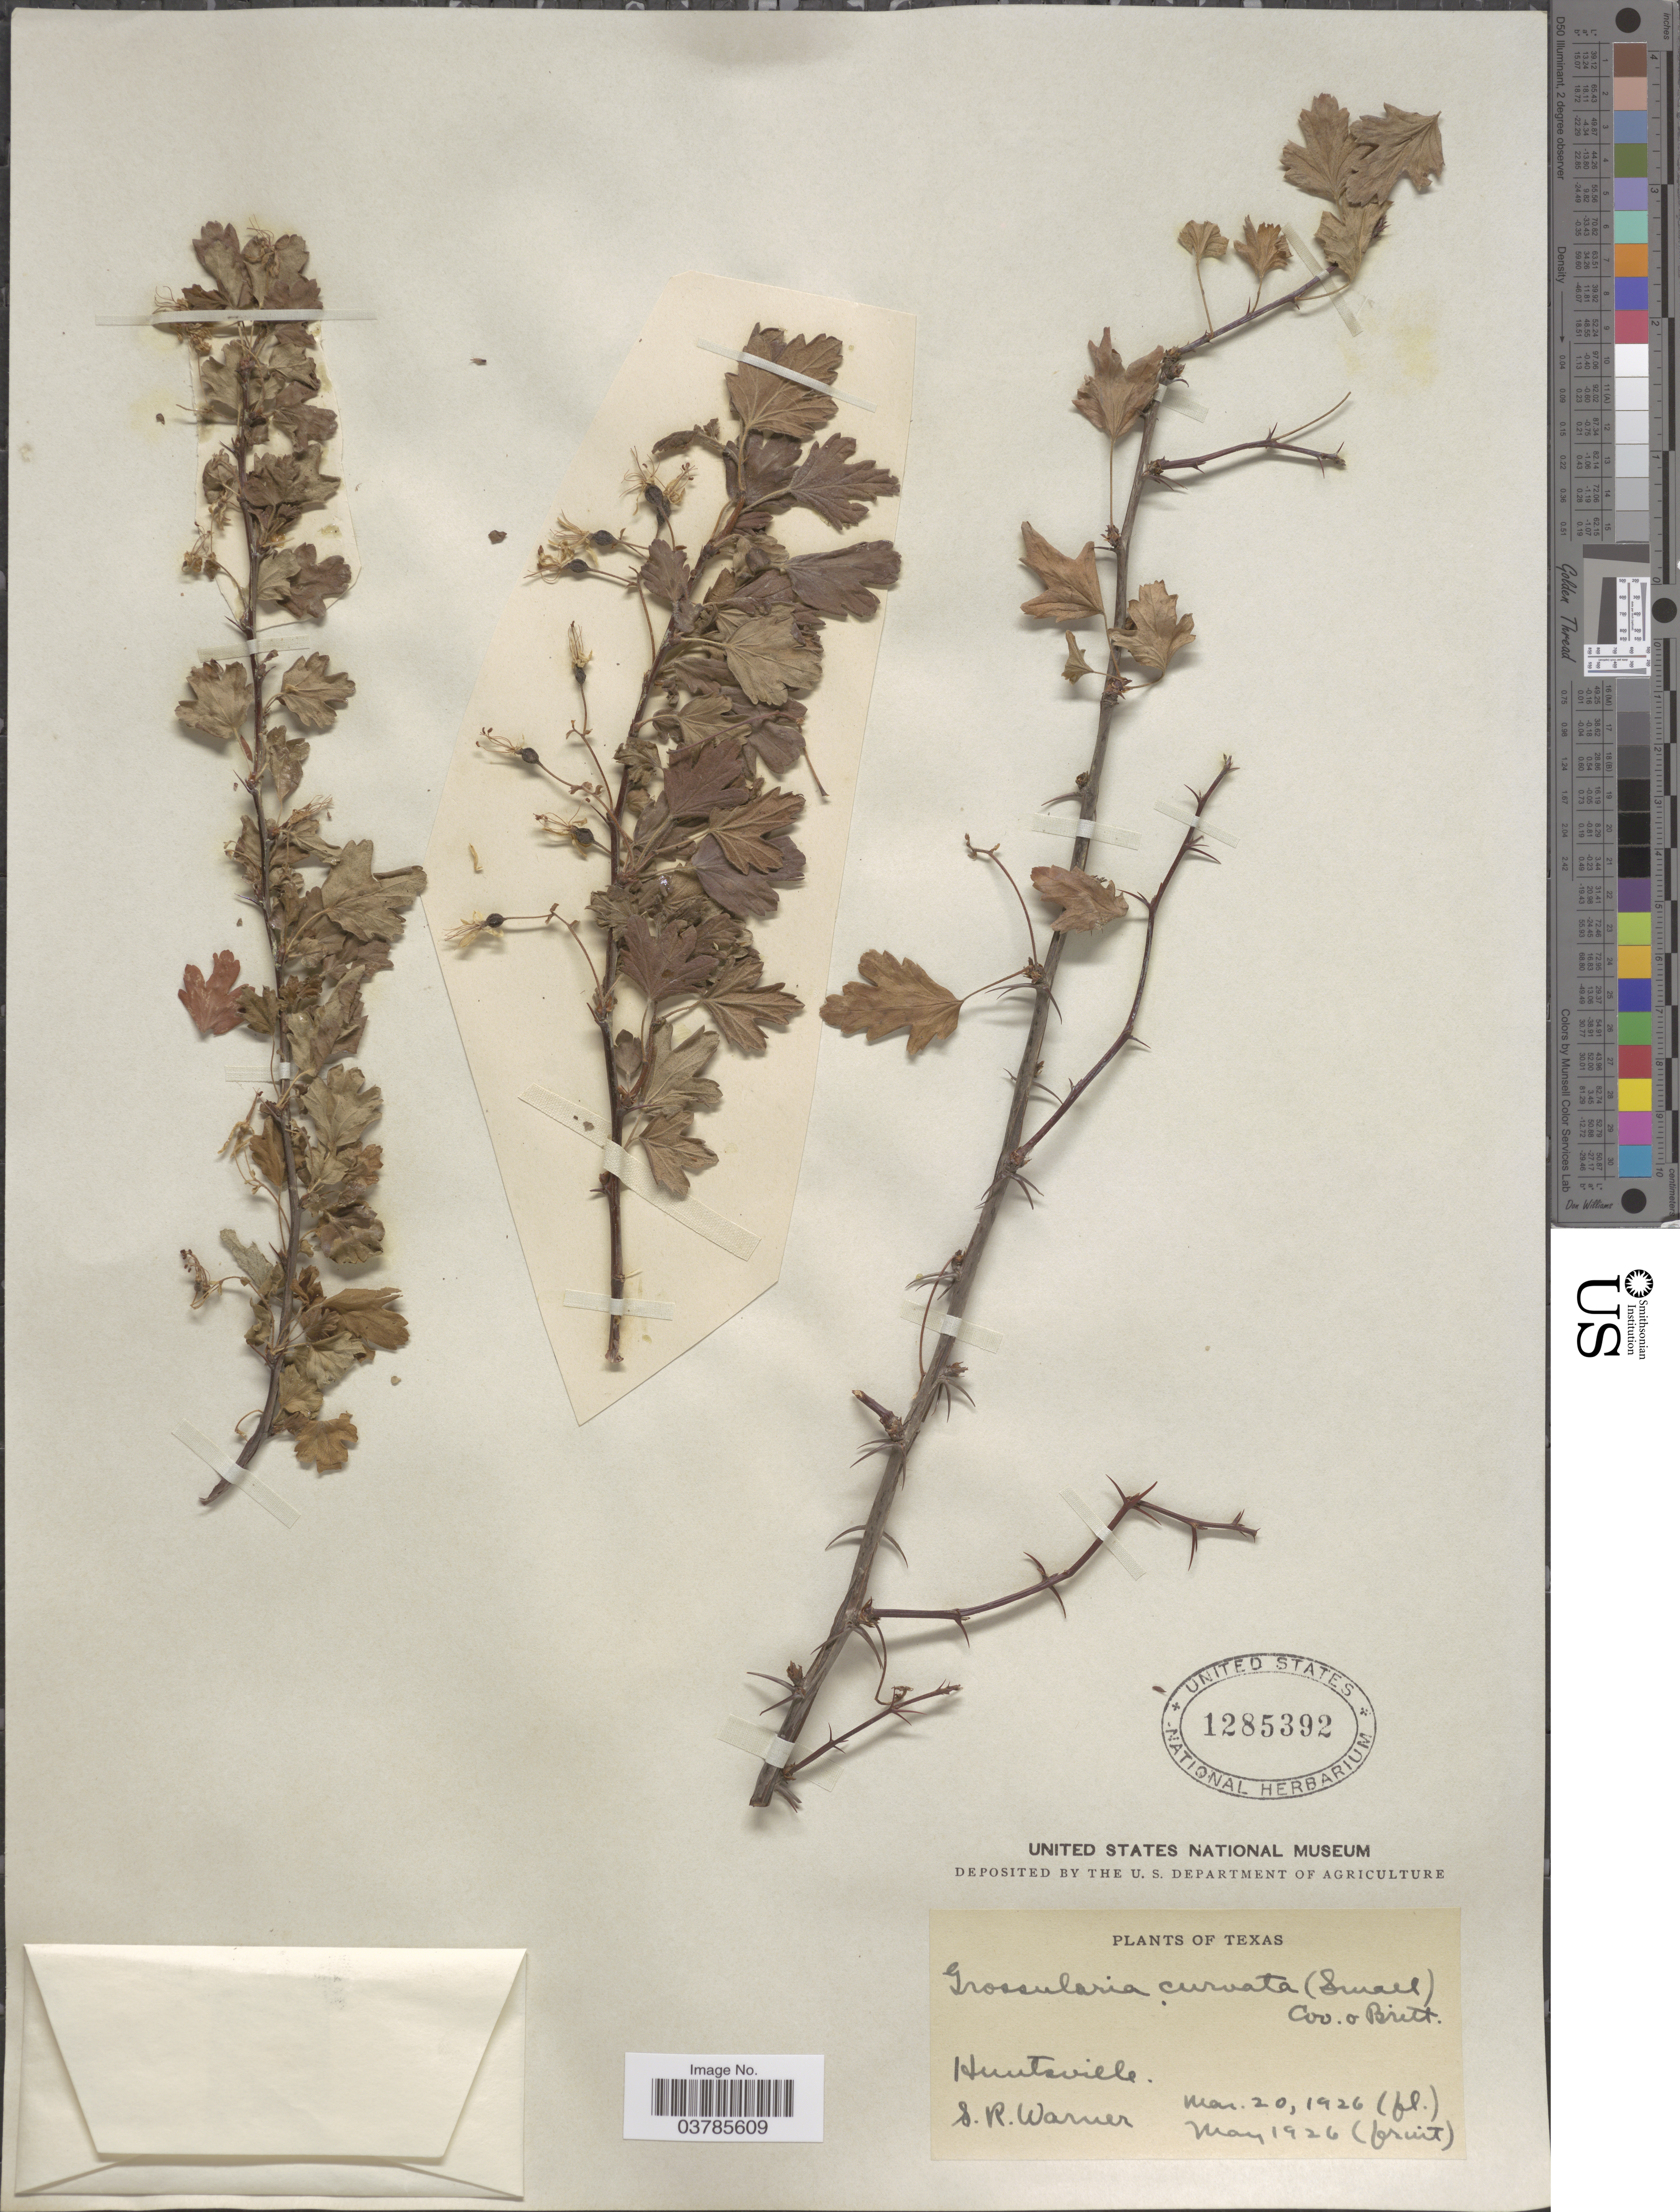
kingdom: Plantae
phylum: Tracheophyta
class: Magnoliopsida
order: Saxifragales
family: Grossulariaceae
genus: Ribes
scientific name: Ribes curvatum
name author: Small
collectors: S. Warner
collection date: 1926-03-20/1926-05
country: United States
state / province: Texas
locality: Huntsville.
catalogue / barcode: US 1285392